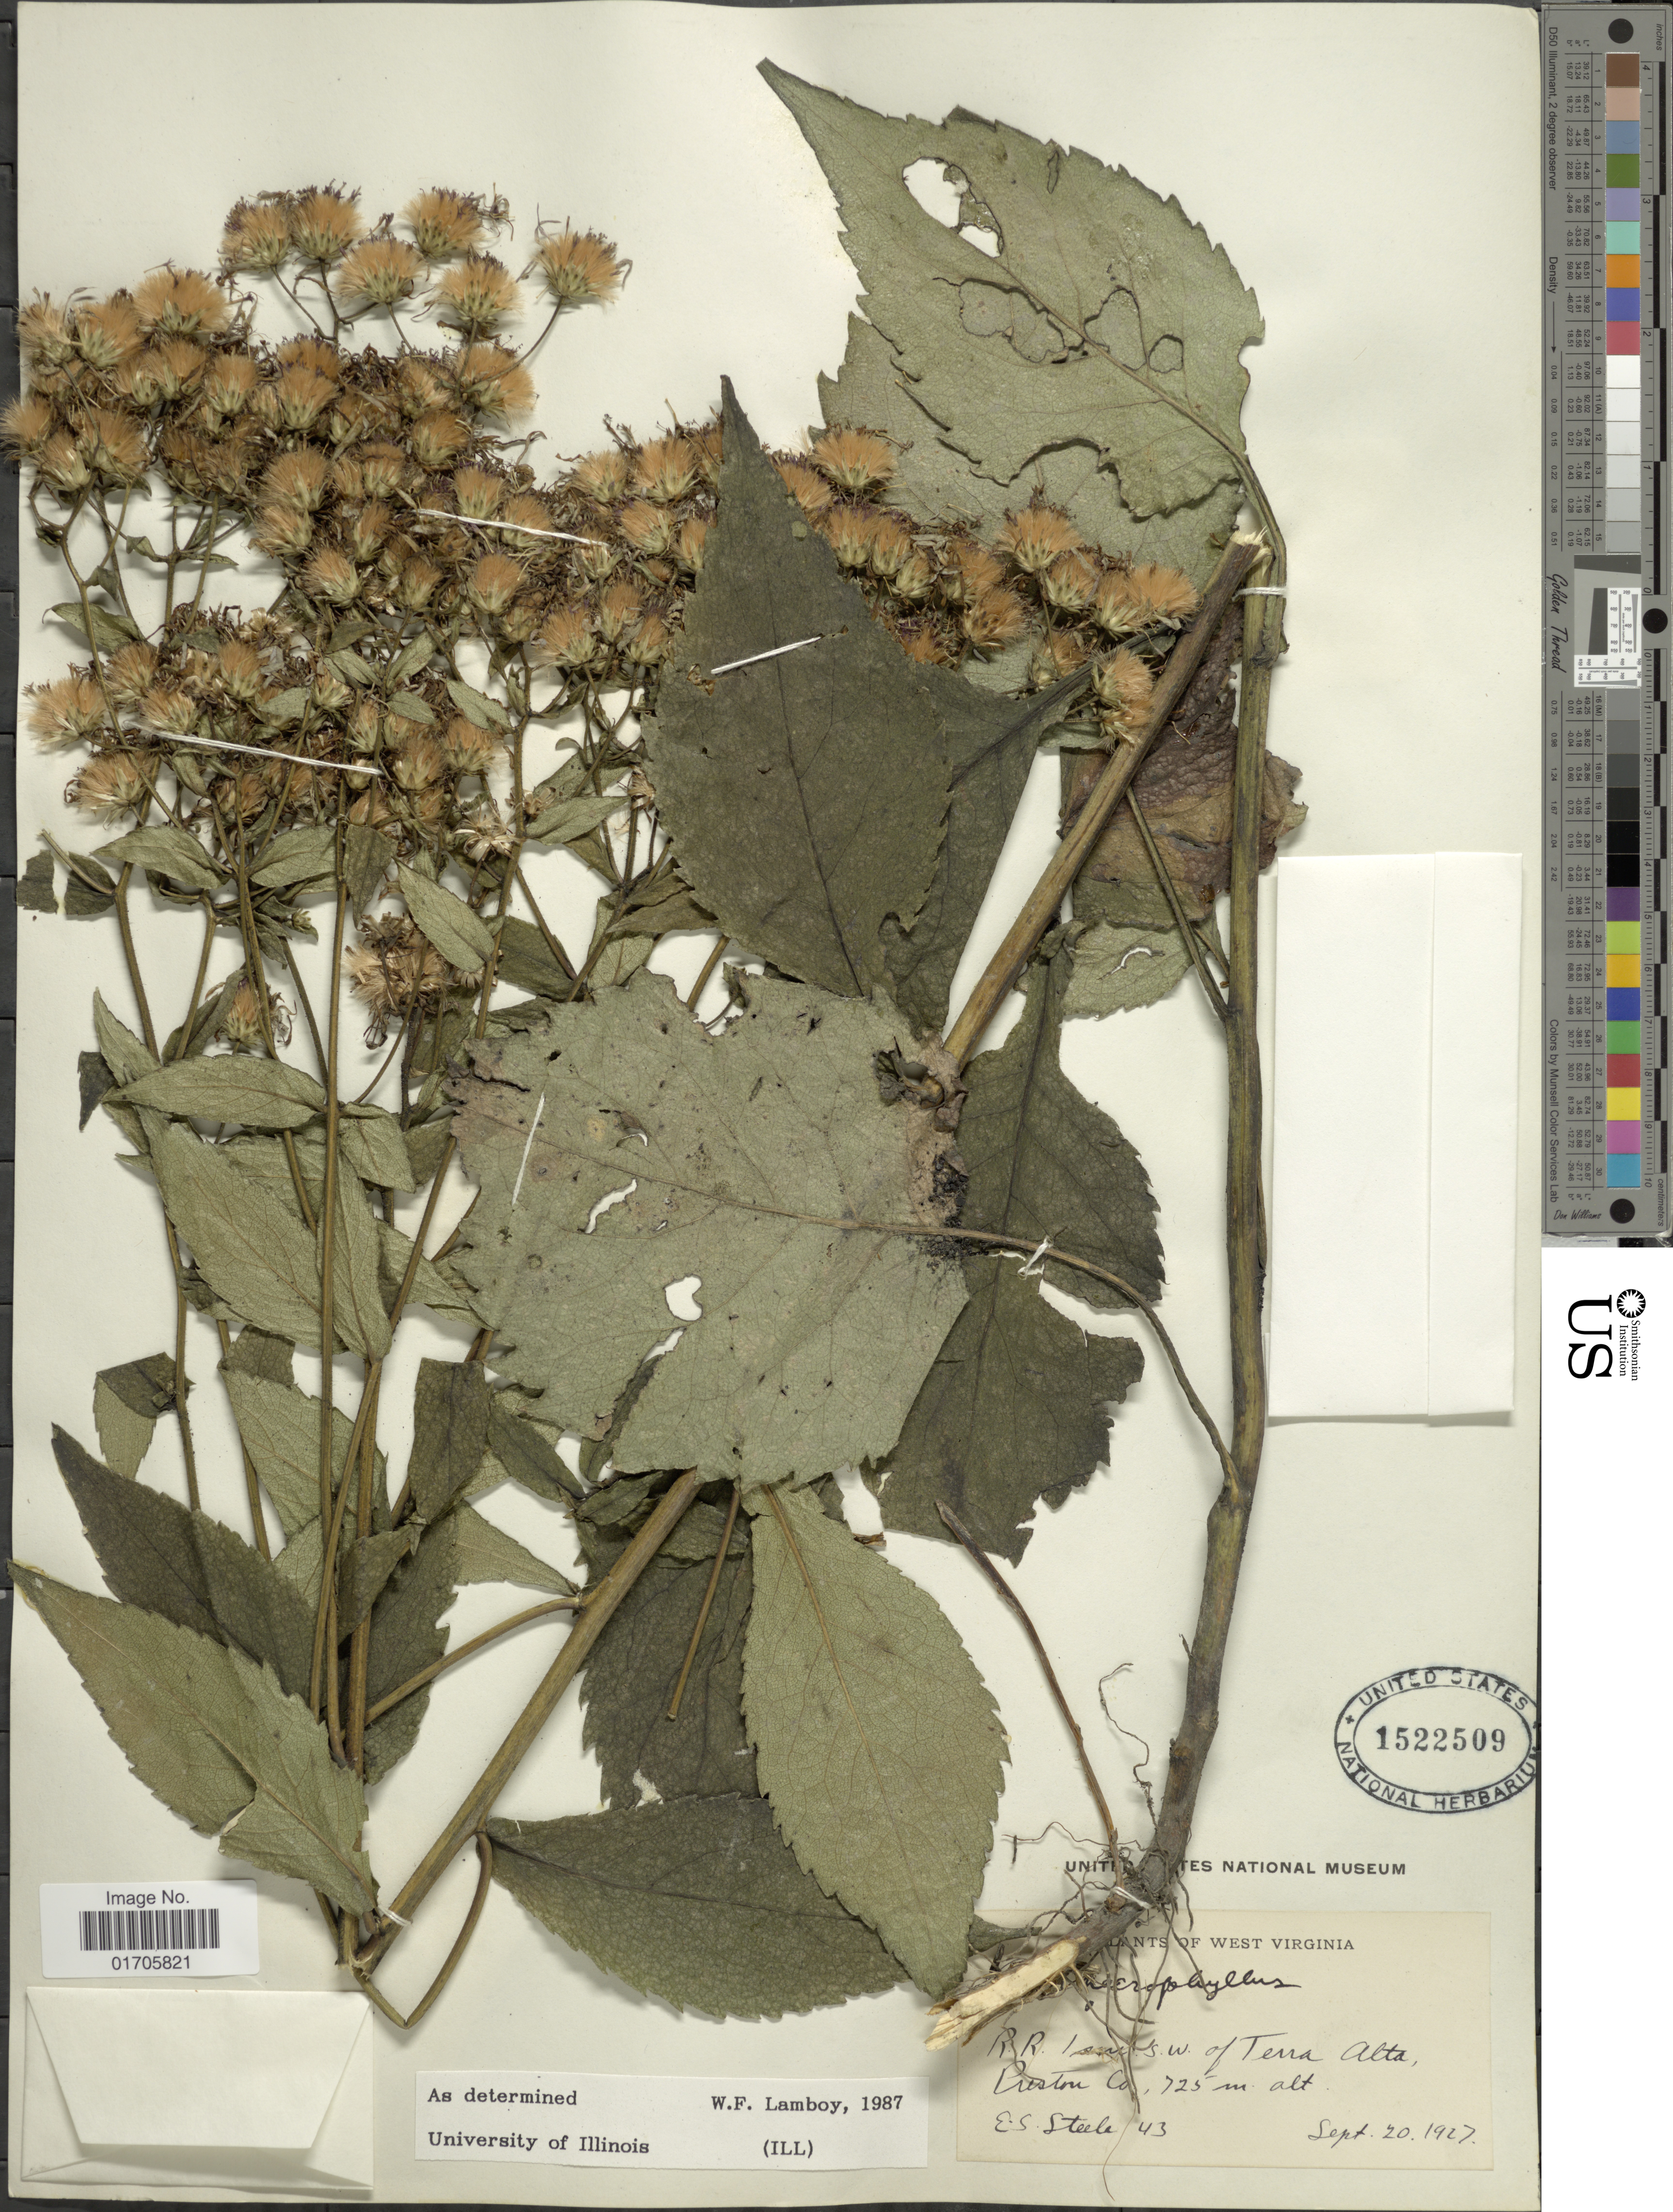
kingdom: Plantae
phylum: Tracheophyta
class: Magnoliopsida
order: Asterales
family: Asteraceae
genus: Eurybia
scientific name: Eurybia macrophylla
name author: (L.) Cass.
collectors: E. Steele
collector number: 43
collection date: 1927-09-20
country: United States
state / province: West Virginia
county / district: Preston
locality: R.R. 1 mi. S.W. of Terra Alta, Preston Co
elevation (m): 725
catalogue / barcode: US 1522509